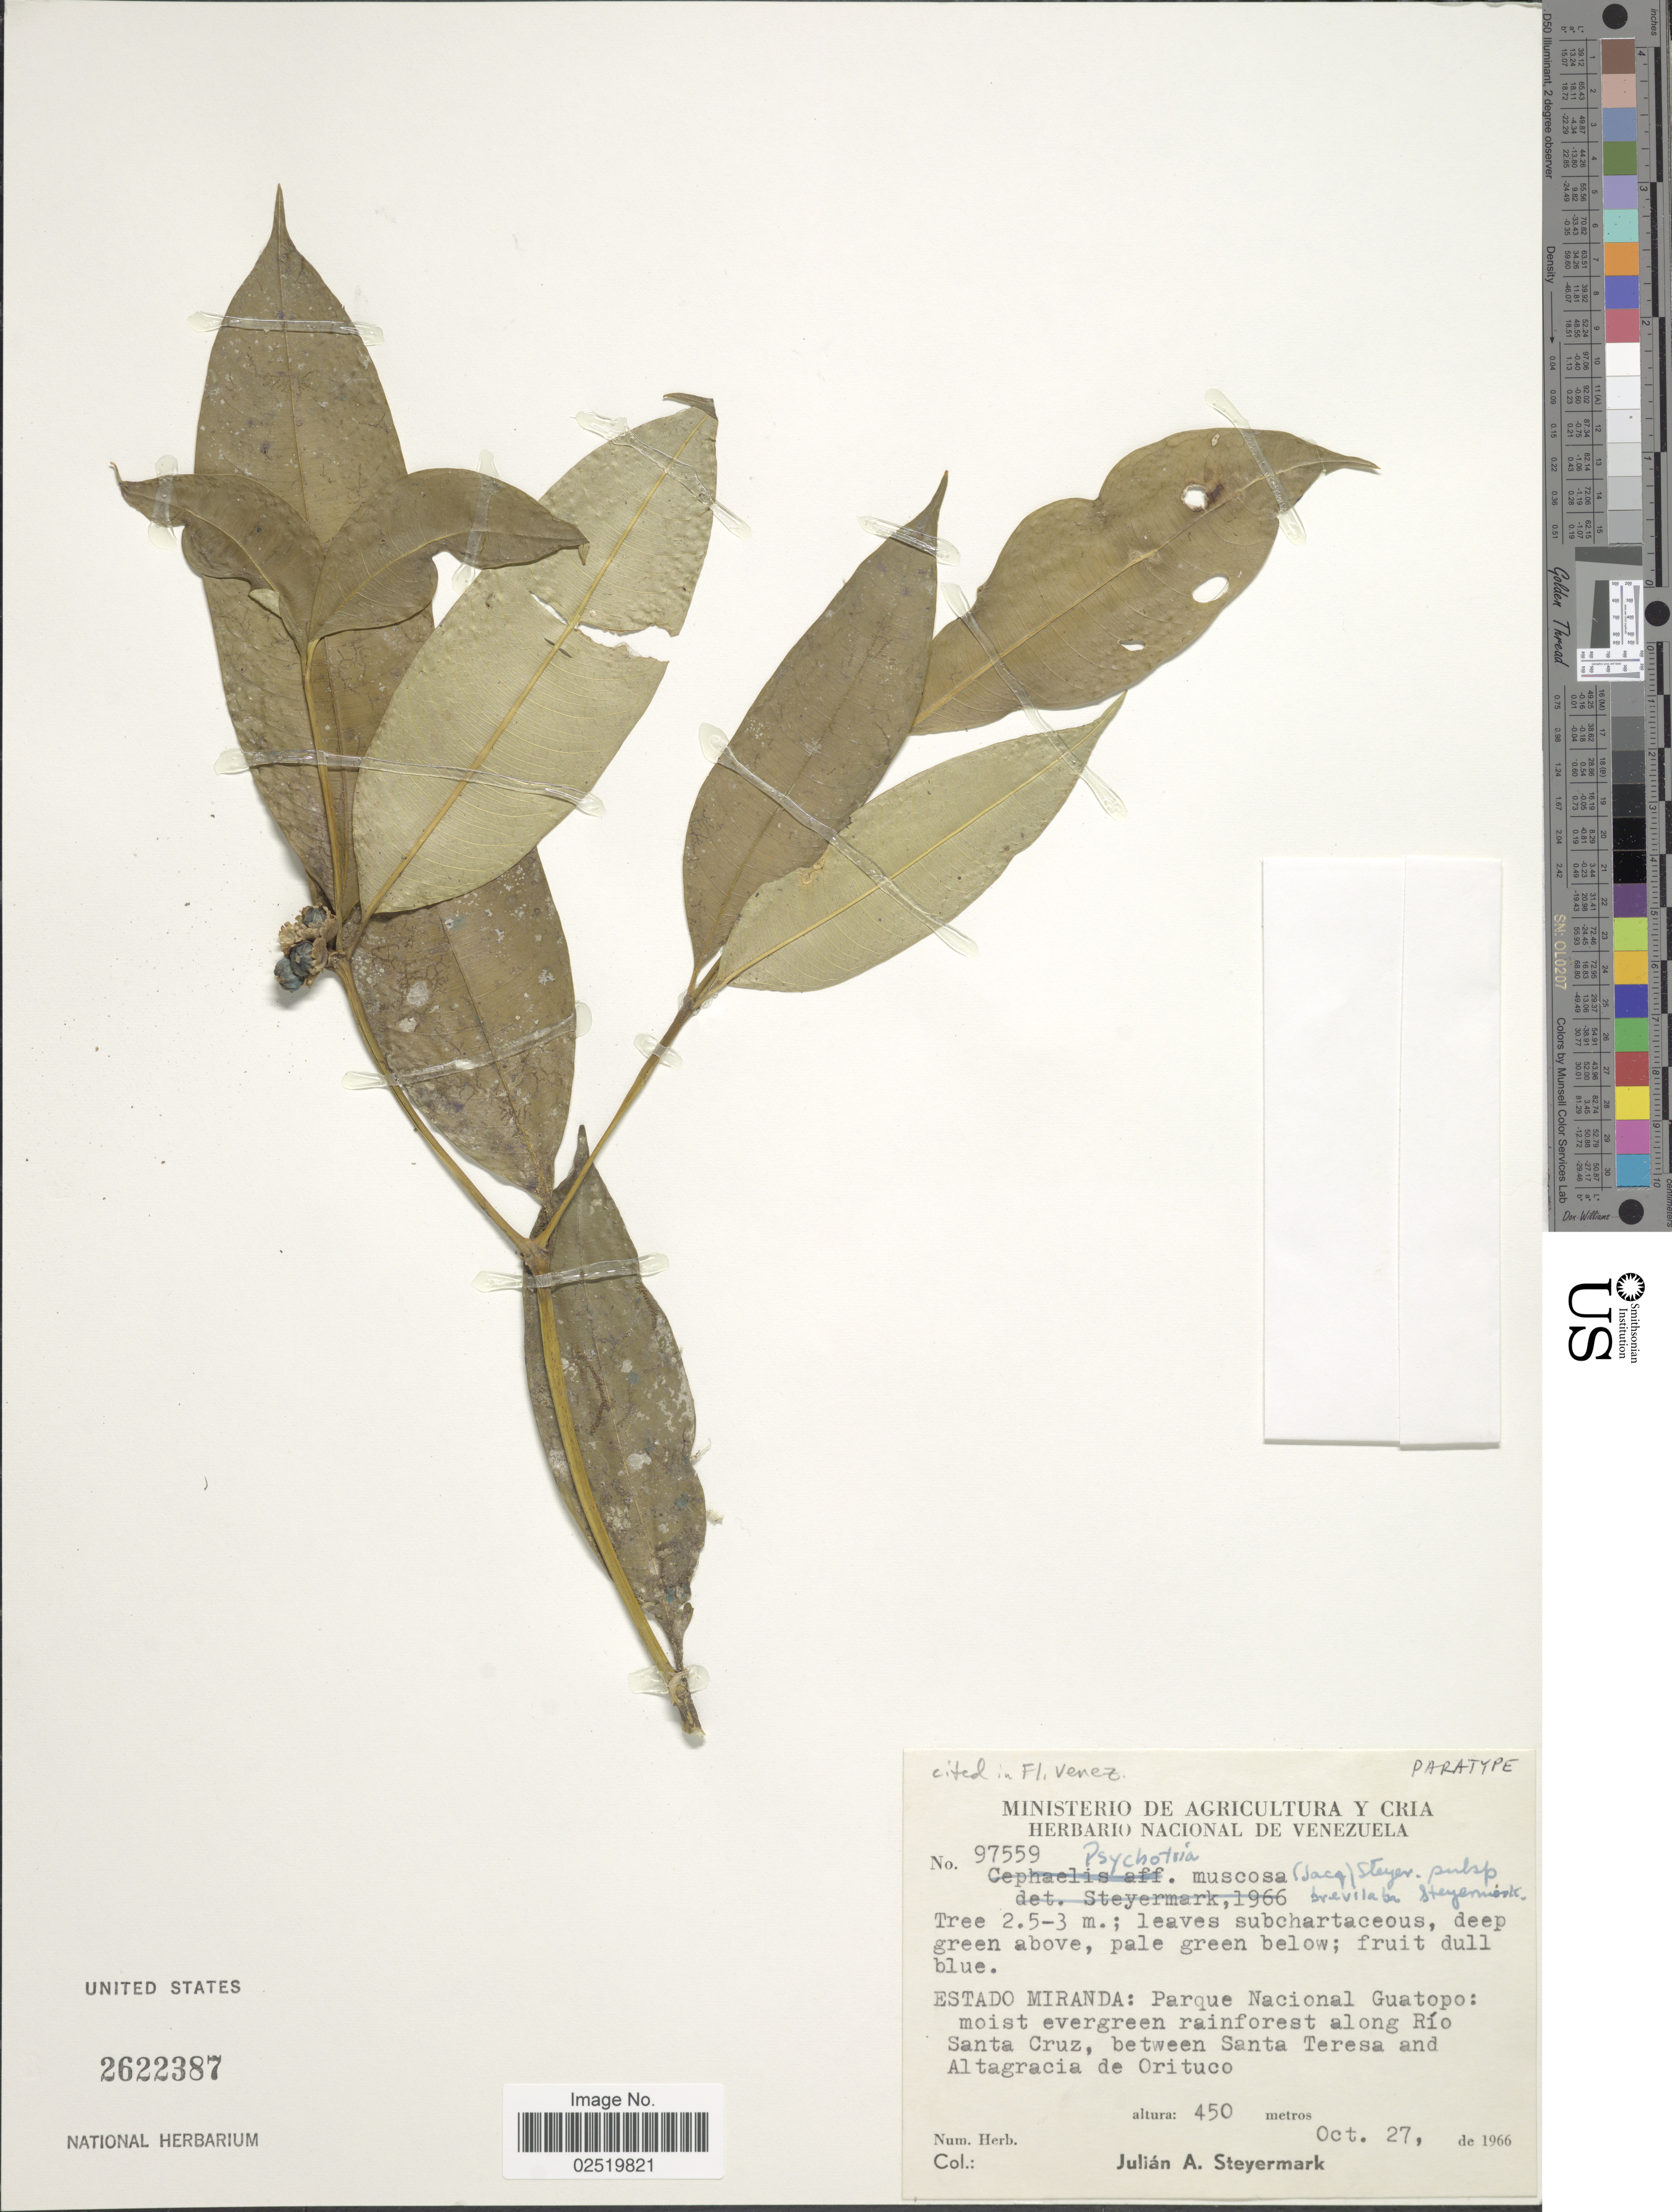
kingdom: Plantae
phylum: Tracheophyta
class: Magnoliopsida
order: Gentianales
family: Rubiaceae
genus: Psychotria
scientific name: Psychotria muscosa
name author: (Jacq.) Steyerm.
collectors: J. Steyermark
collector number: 97559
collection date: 1966-10-27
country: Venezuela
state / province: Miranda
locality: Parque Nacional Guatopo, along rio Santa Cruz, between Santa Teresa and Altagracia de Orituco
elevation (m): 450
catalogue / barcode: US 2622387